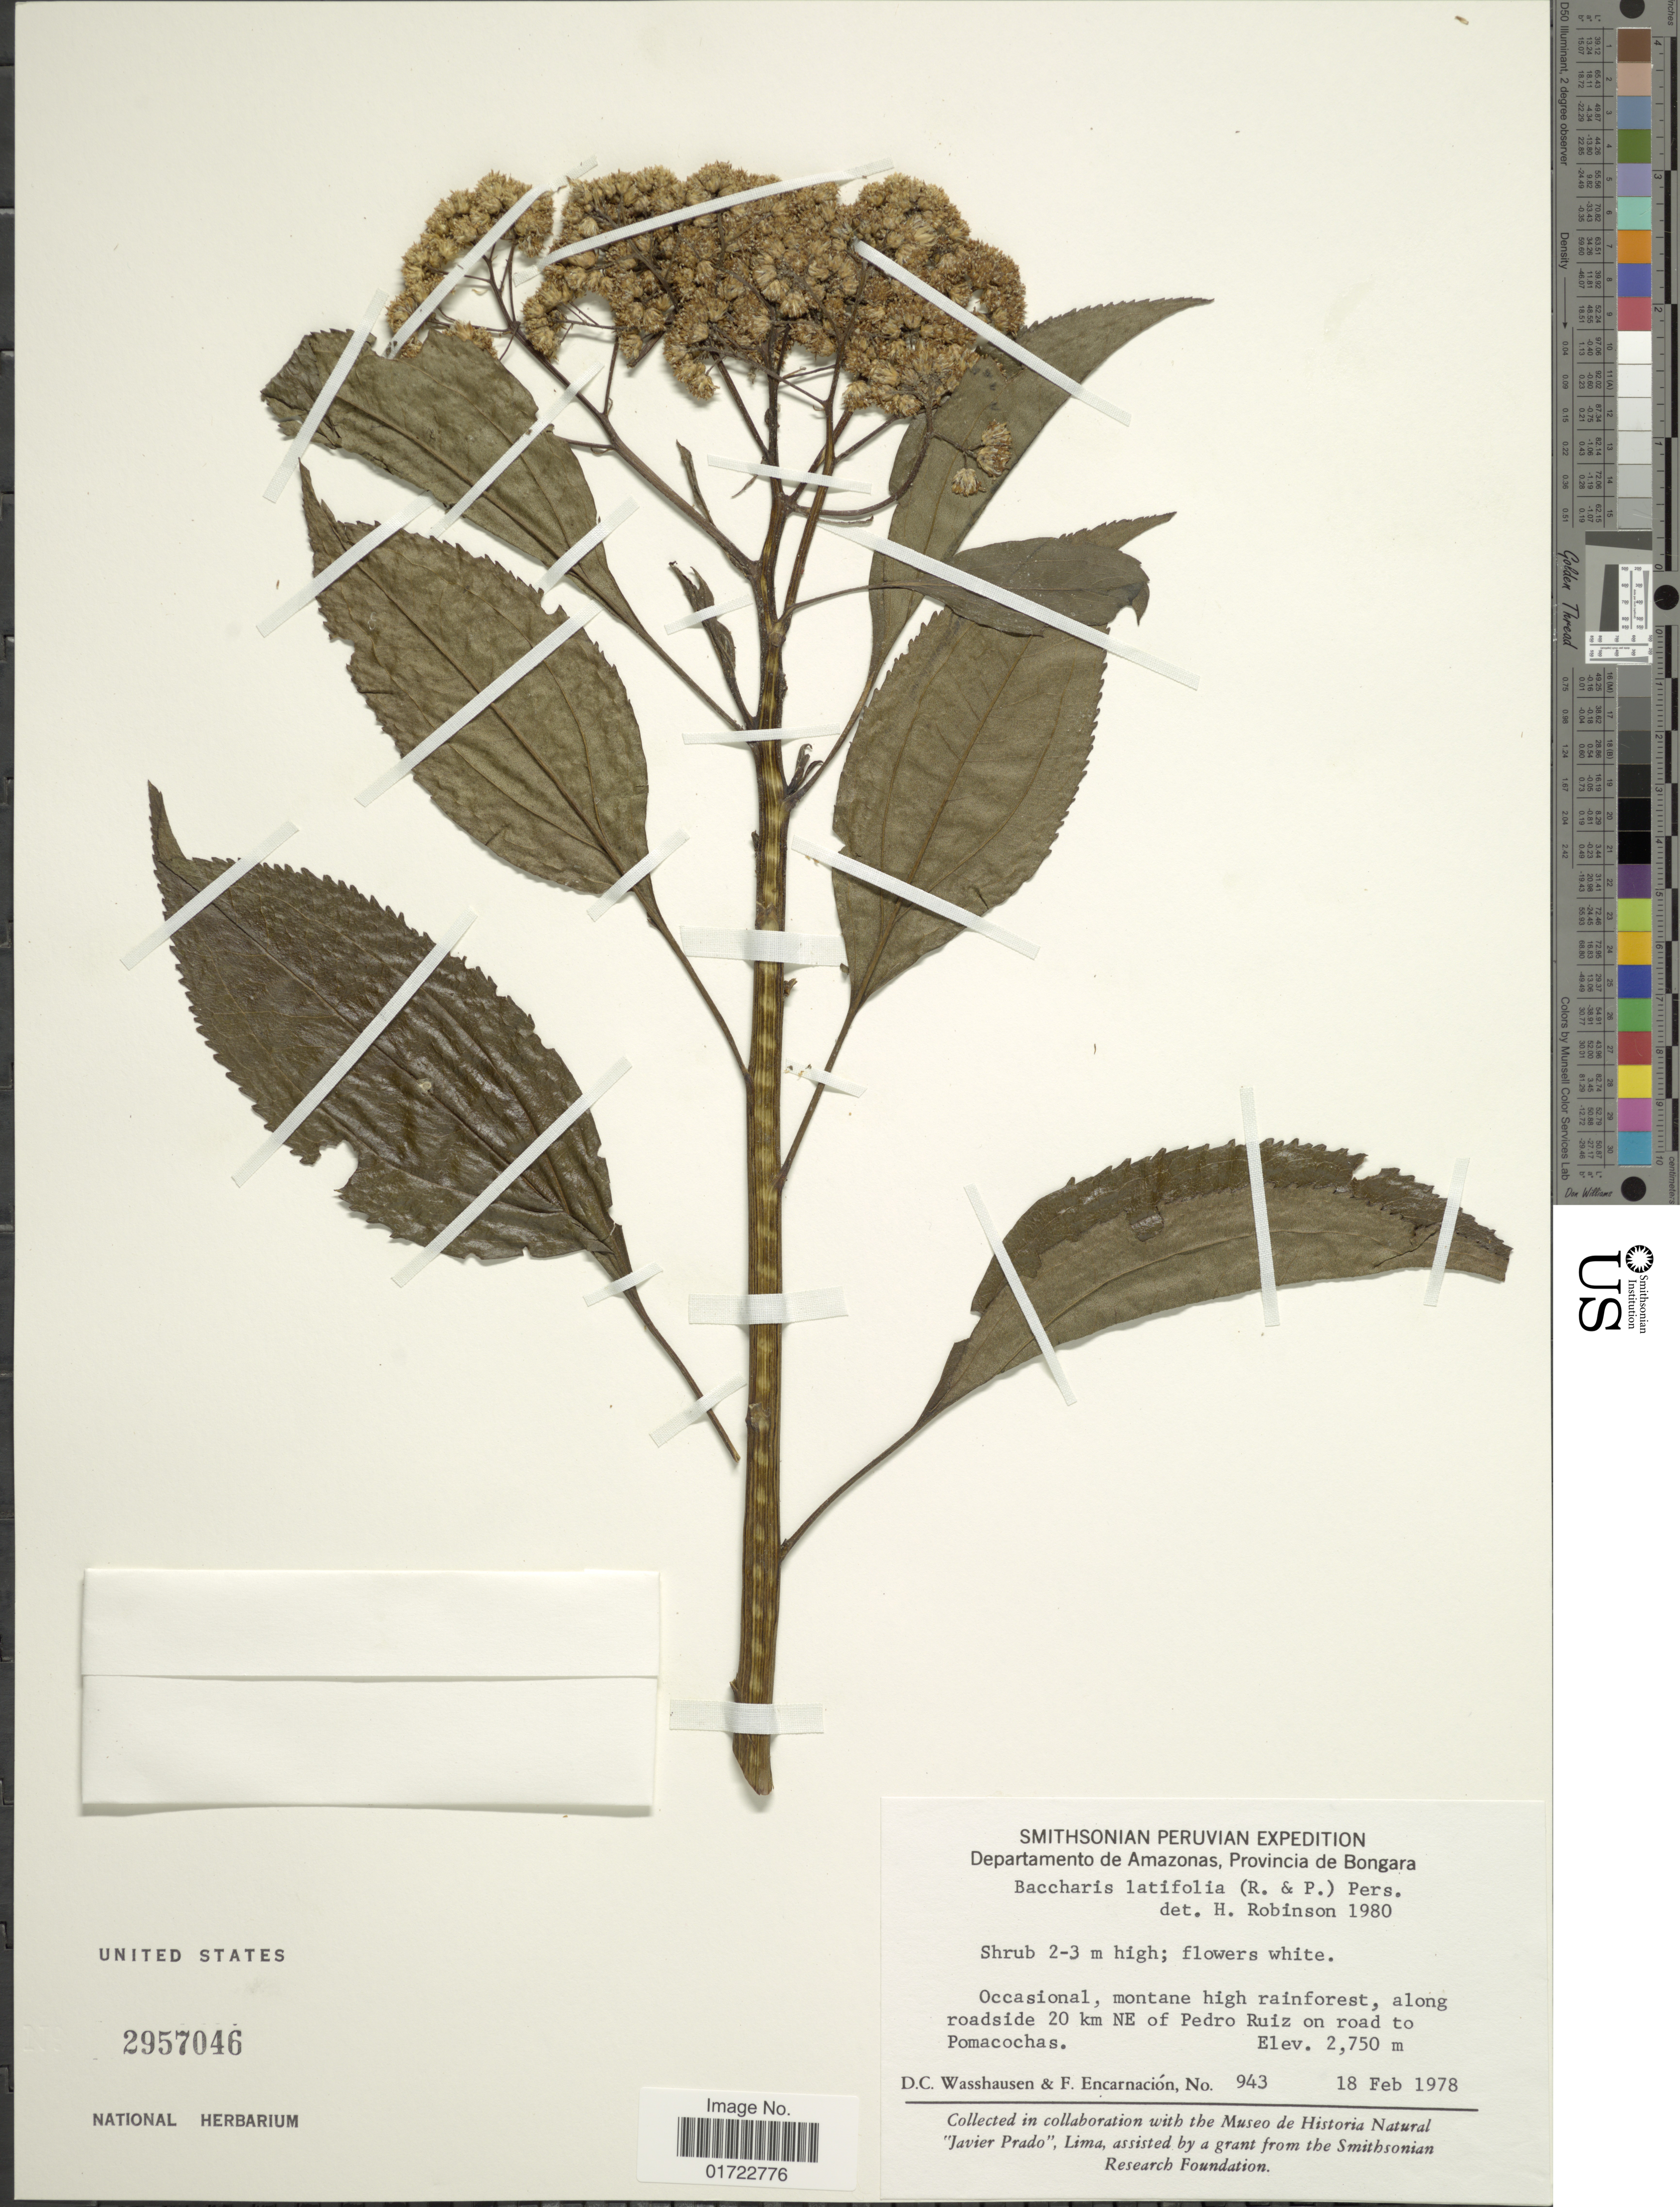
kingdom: Plantae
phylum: Tracheophyta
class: Magnoliopsida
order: Asterales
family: Asteraceae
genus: Baccharis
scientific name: Baccharis latifolia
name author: (Ruiz & Pav.) Pers.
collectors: D. C. Wasshausen & F. Encarnación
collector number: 943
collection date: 1978-02-18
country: Peru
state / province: Amazonas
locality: Department Amazonas, Province Bongara, along roadside 20 km NE of Pedro Ruiz on road to Pomacochas.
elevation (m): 2750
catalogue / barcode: US 2957046